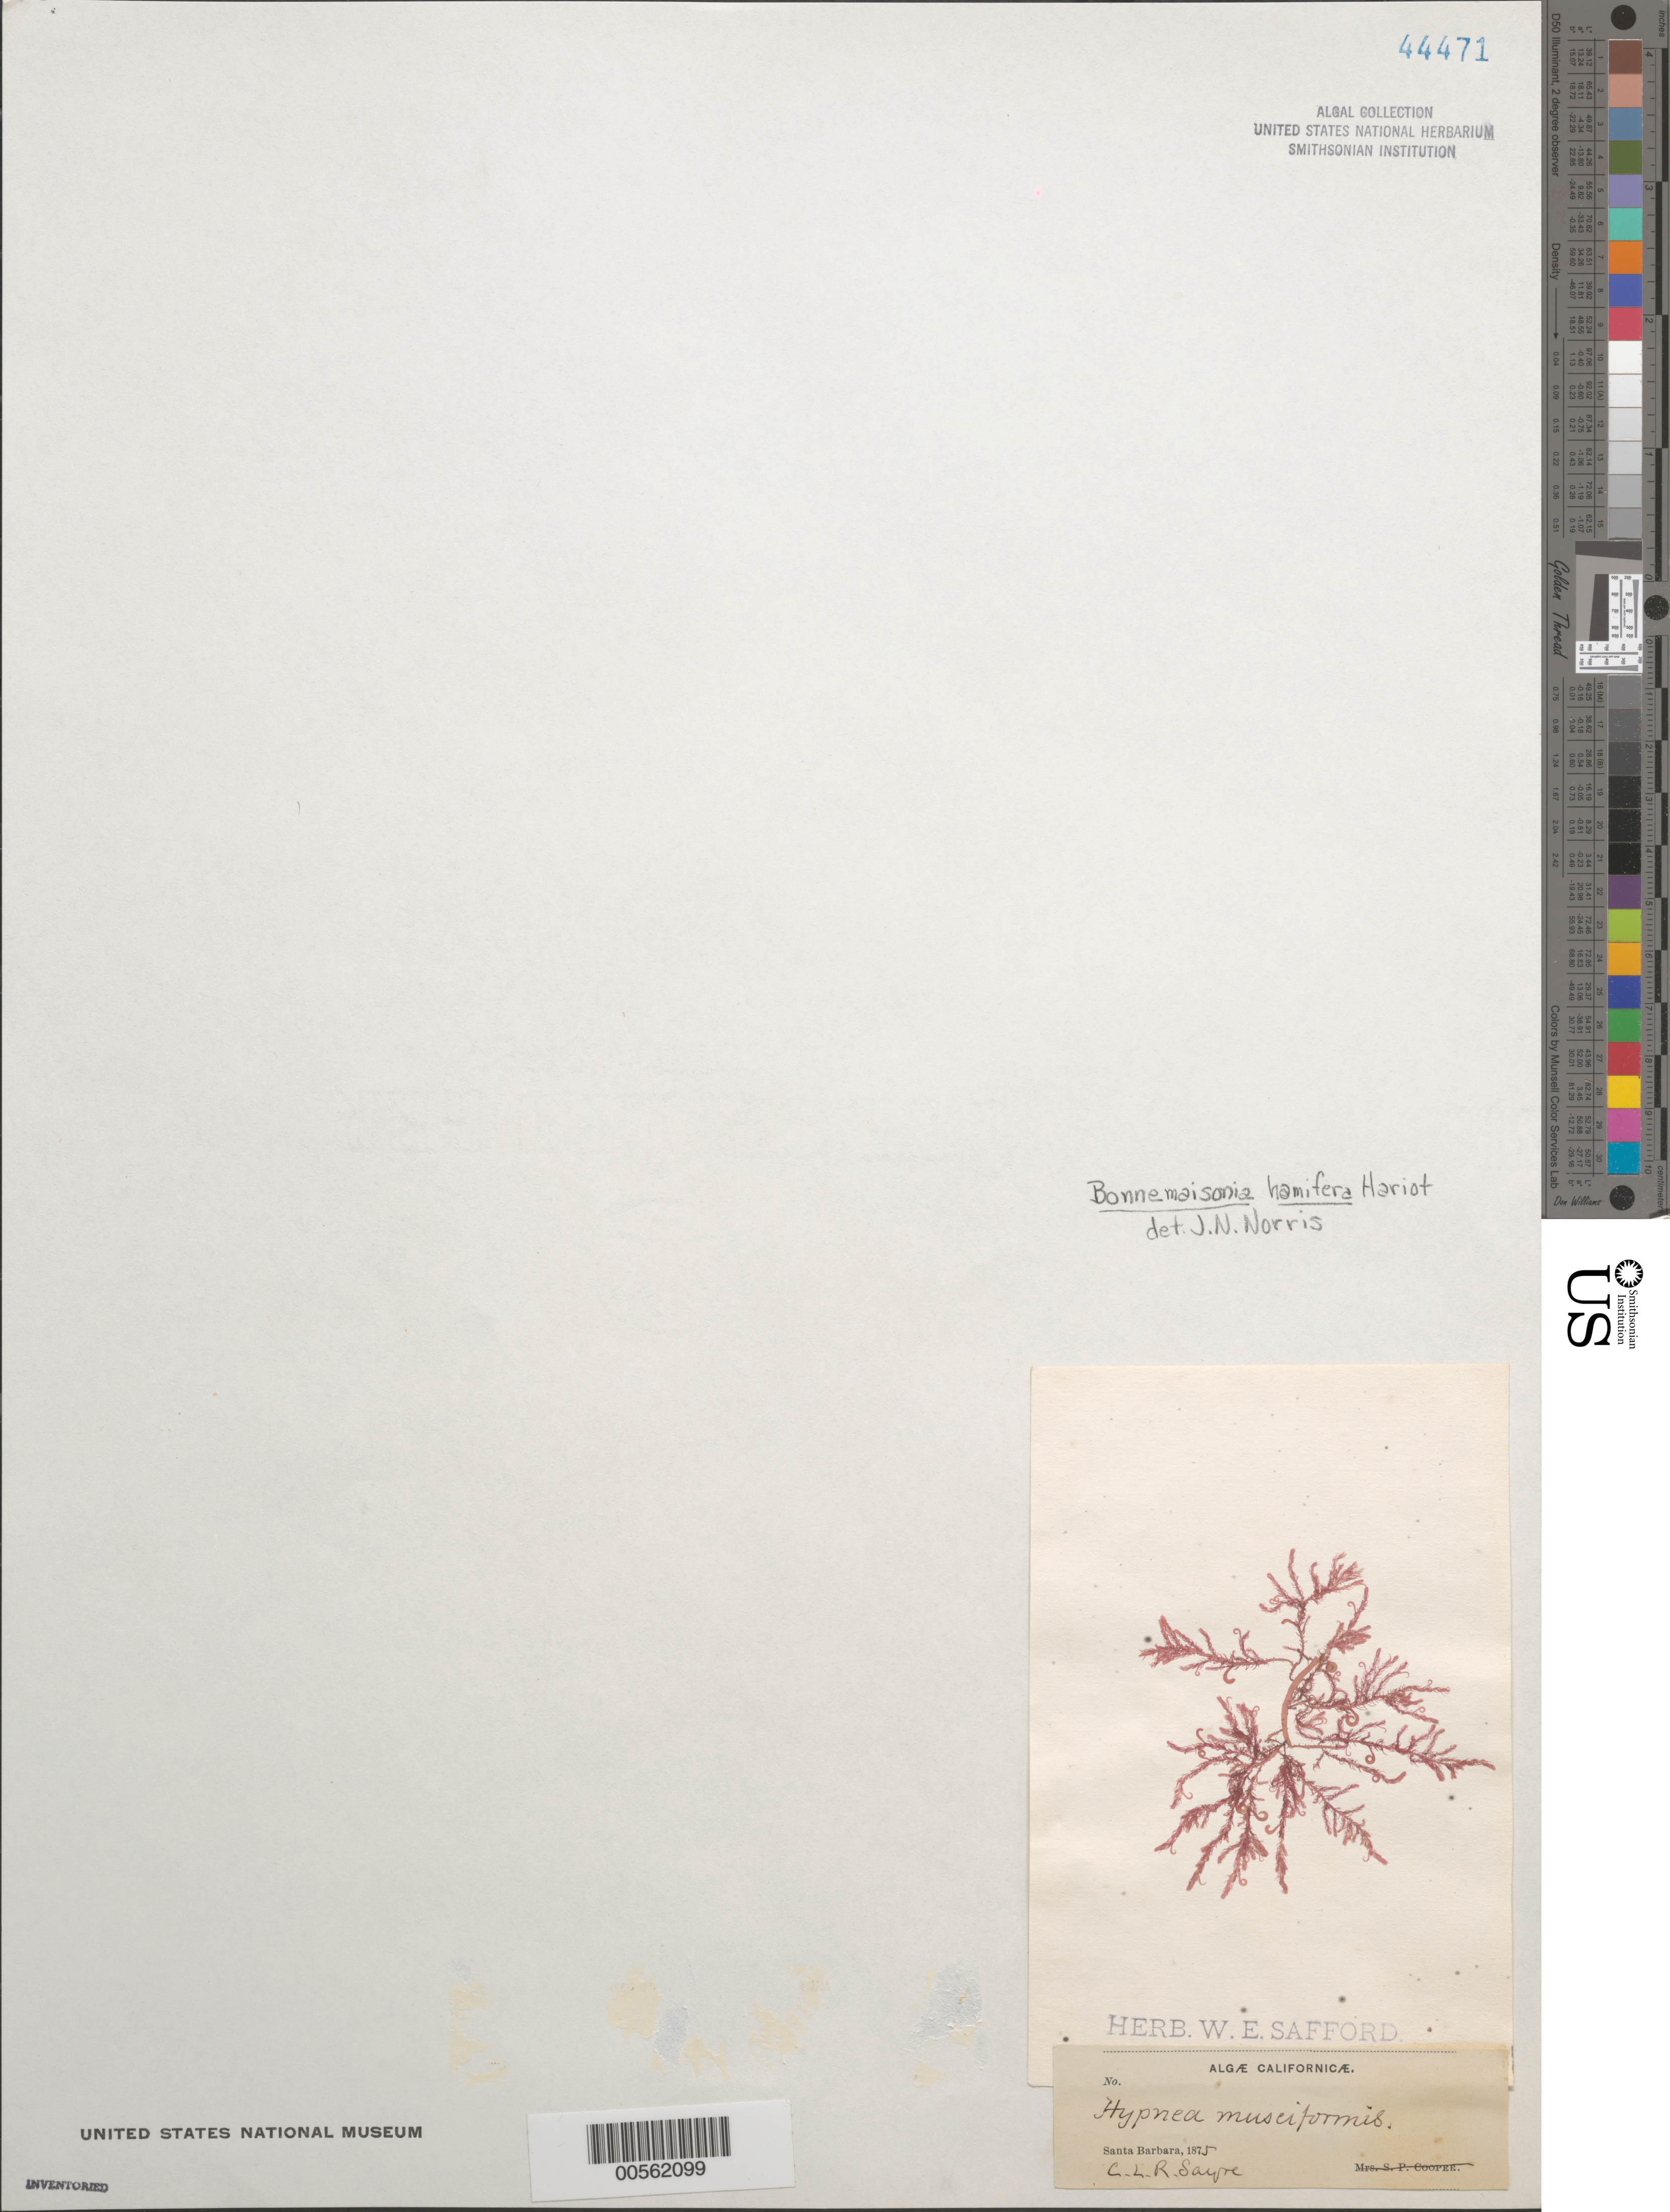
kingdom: Plantae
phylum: Rhodophyta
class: Florideophyceae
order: Bonnemaisoniales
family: Bonnemaisoniaceae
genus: Bonnemaisonia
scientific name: Bonnemaisonia hamifera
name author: P. Hariot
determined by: Norris, James N.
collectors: C. Sayre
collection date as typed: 1875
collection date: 1875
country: United States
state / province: California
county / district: Santa Barbara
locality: Santa Barbara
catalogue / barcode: US 44471